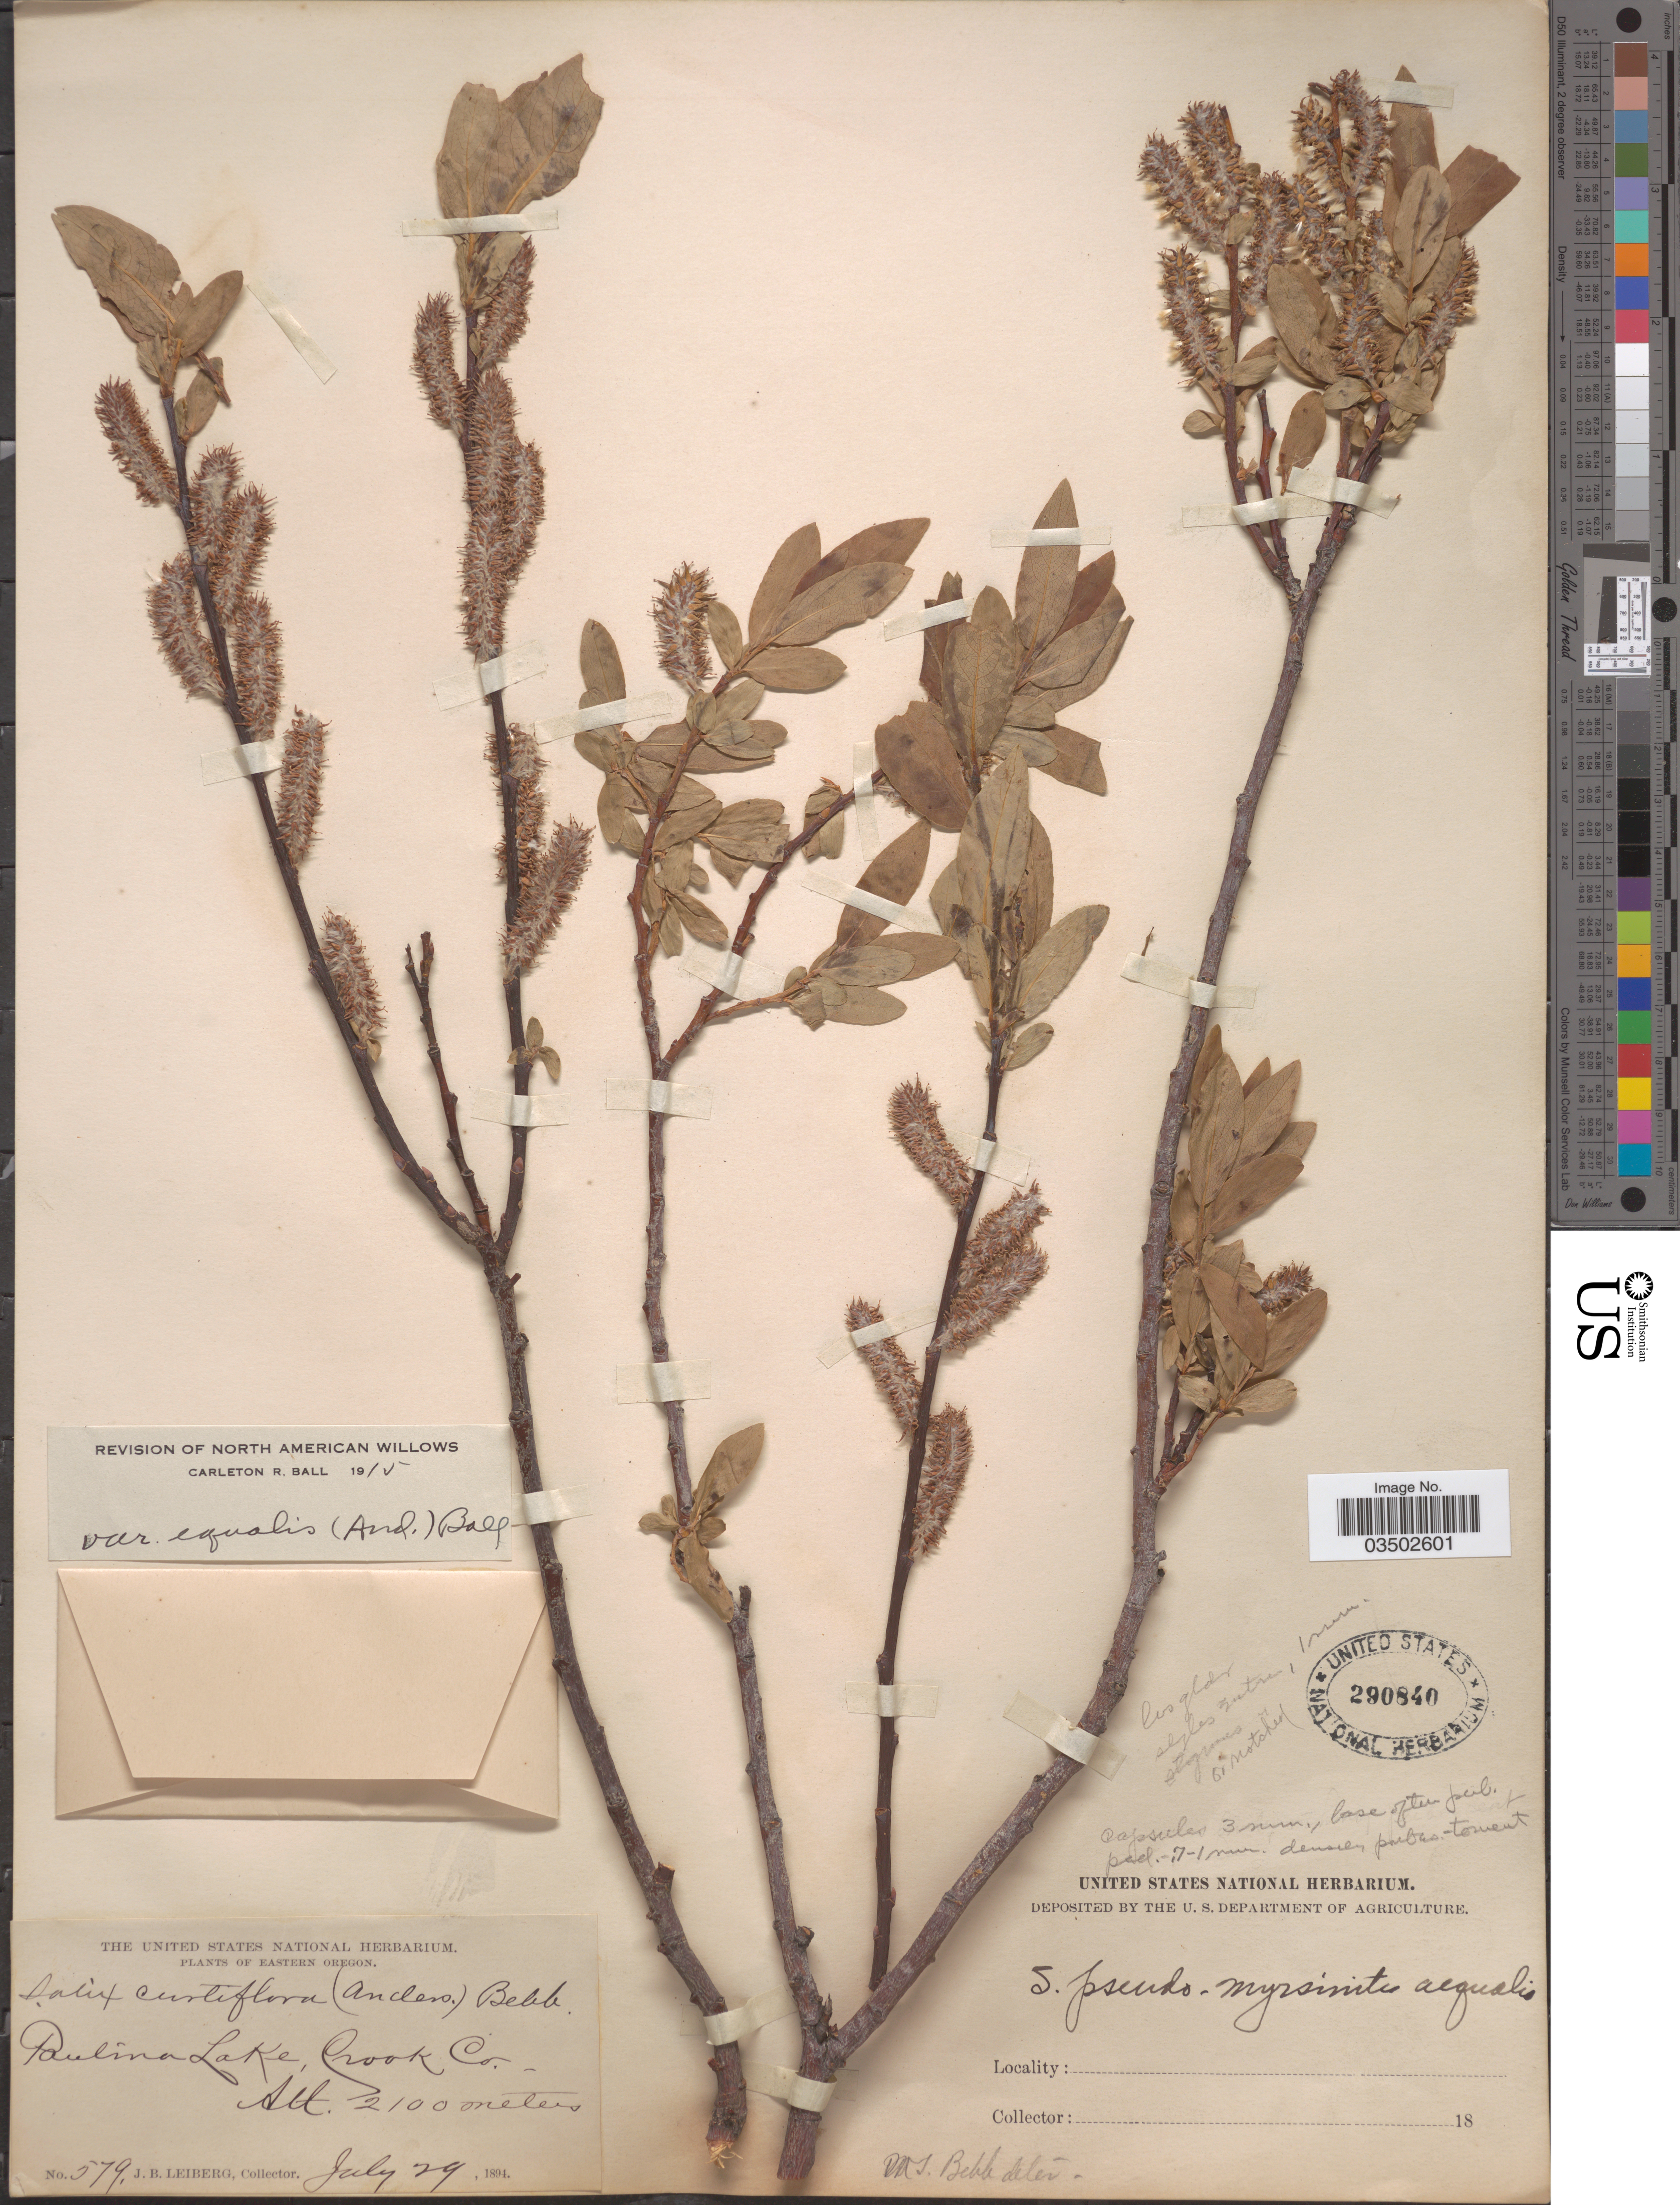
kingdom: Plantae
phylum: Tracheophyta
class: Magnoliopsida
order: Malpighiales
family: Salicaceae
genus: Salix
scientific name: Salix pseudocordata var. aequalis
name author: (Andersson) C.R. Ball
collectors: J. B. Leiberg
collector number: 579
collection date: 1894-07-29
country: United States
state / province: Oregon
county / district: Deschutes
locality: Eastern Oregon. Paulina Lake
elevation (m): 2100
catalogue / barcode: US 290840